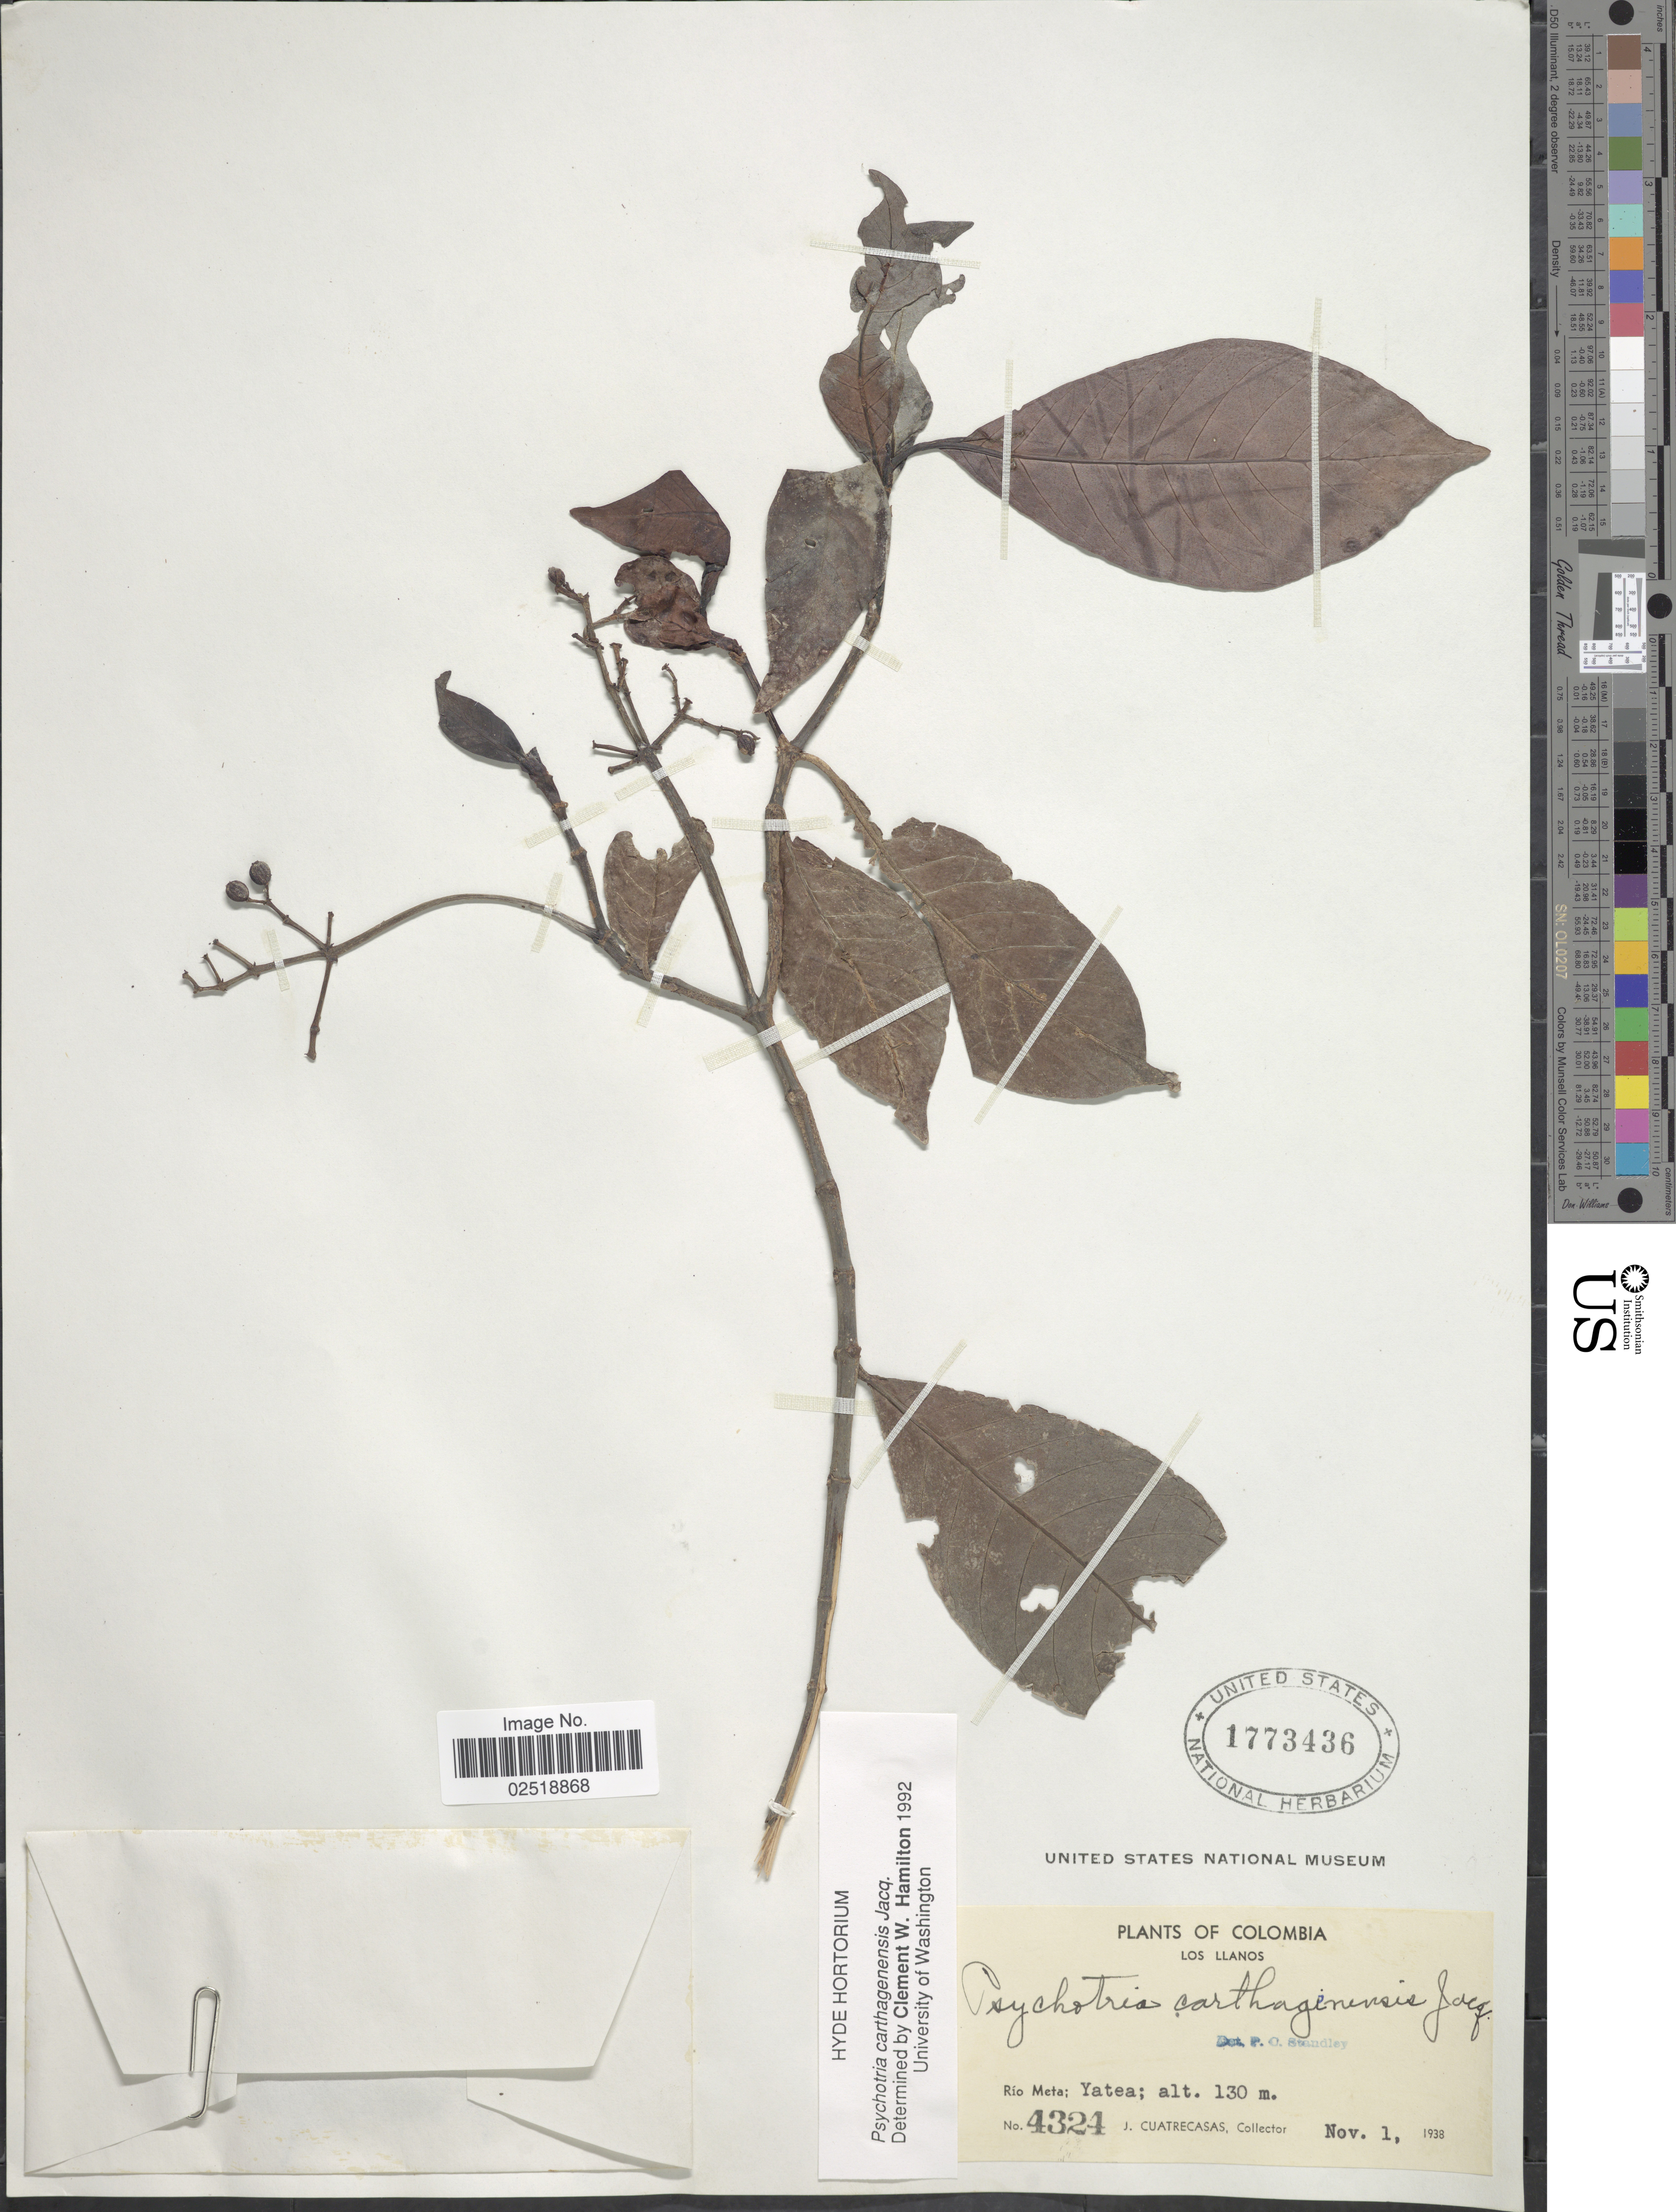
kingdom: Plantae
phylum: Tracheophyta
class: Magnoliopsida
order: Gentianales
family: Rubiaceae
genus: Psychotria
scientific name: Psychotria carthagenensis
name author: Jacq.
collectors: J. Cuatrecasas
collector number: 4324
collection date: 1938-11-01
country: Colombia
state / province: Meta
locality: Los Llanos, Río Meta; Yatea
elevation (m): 130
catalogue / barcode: US 1773436